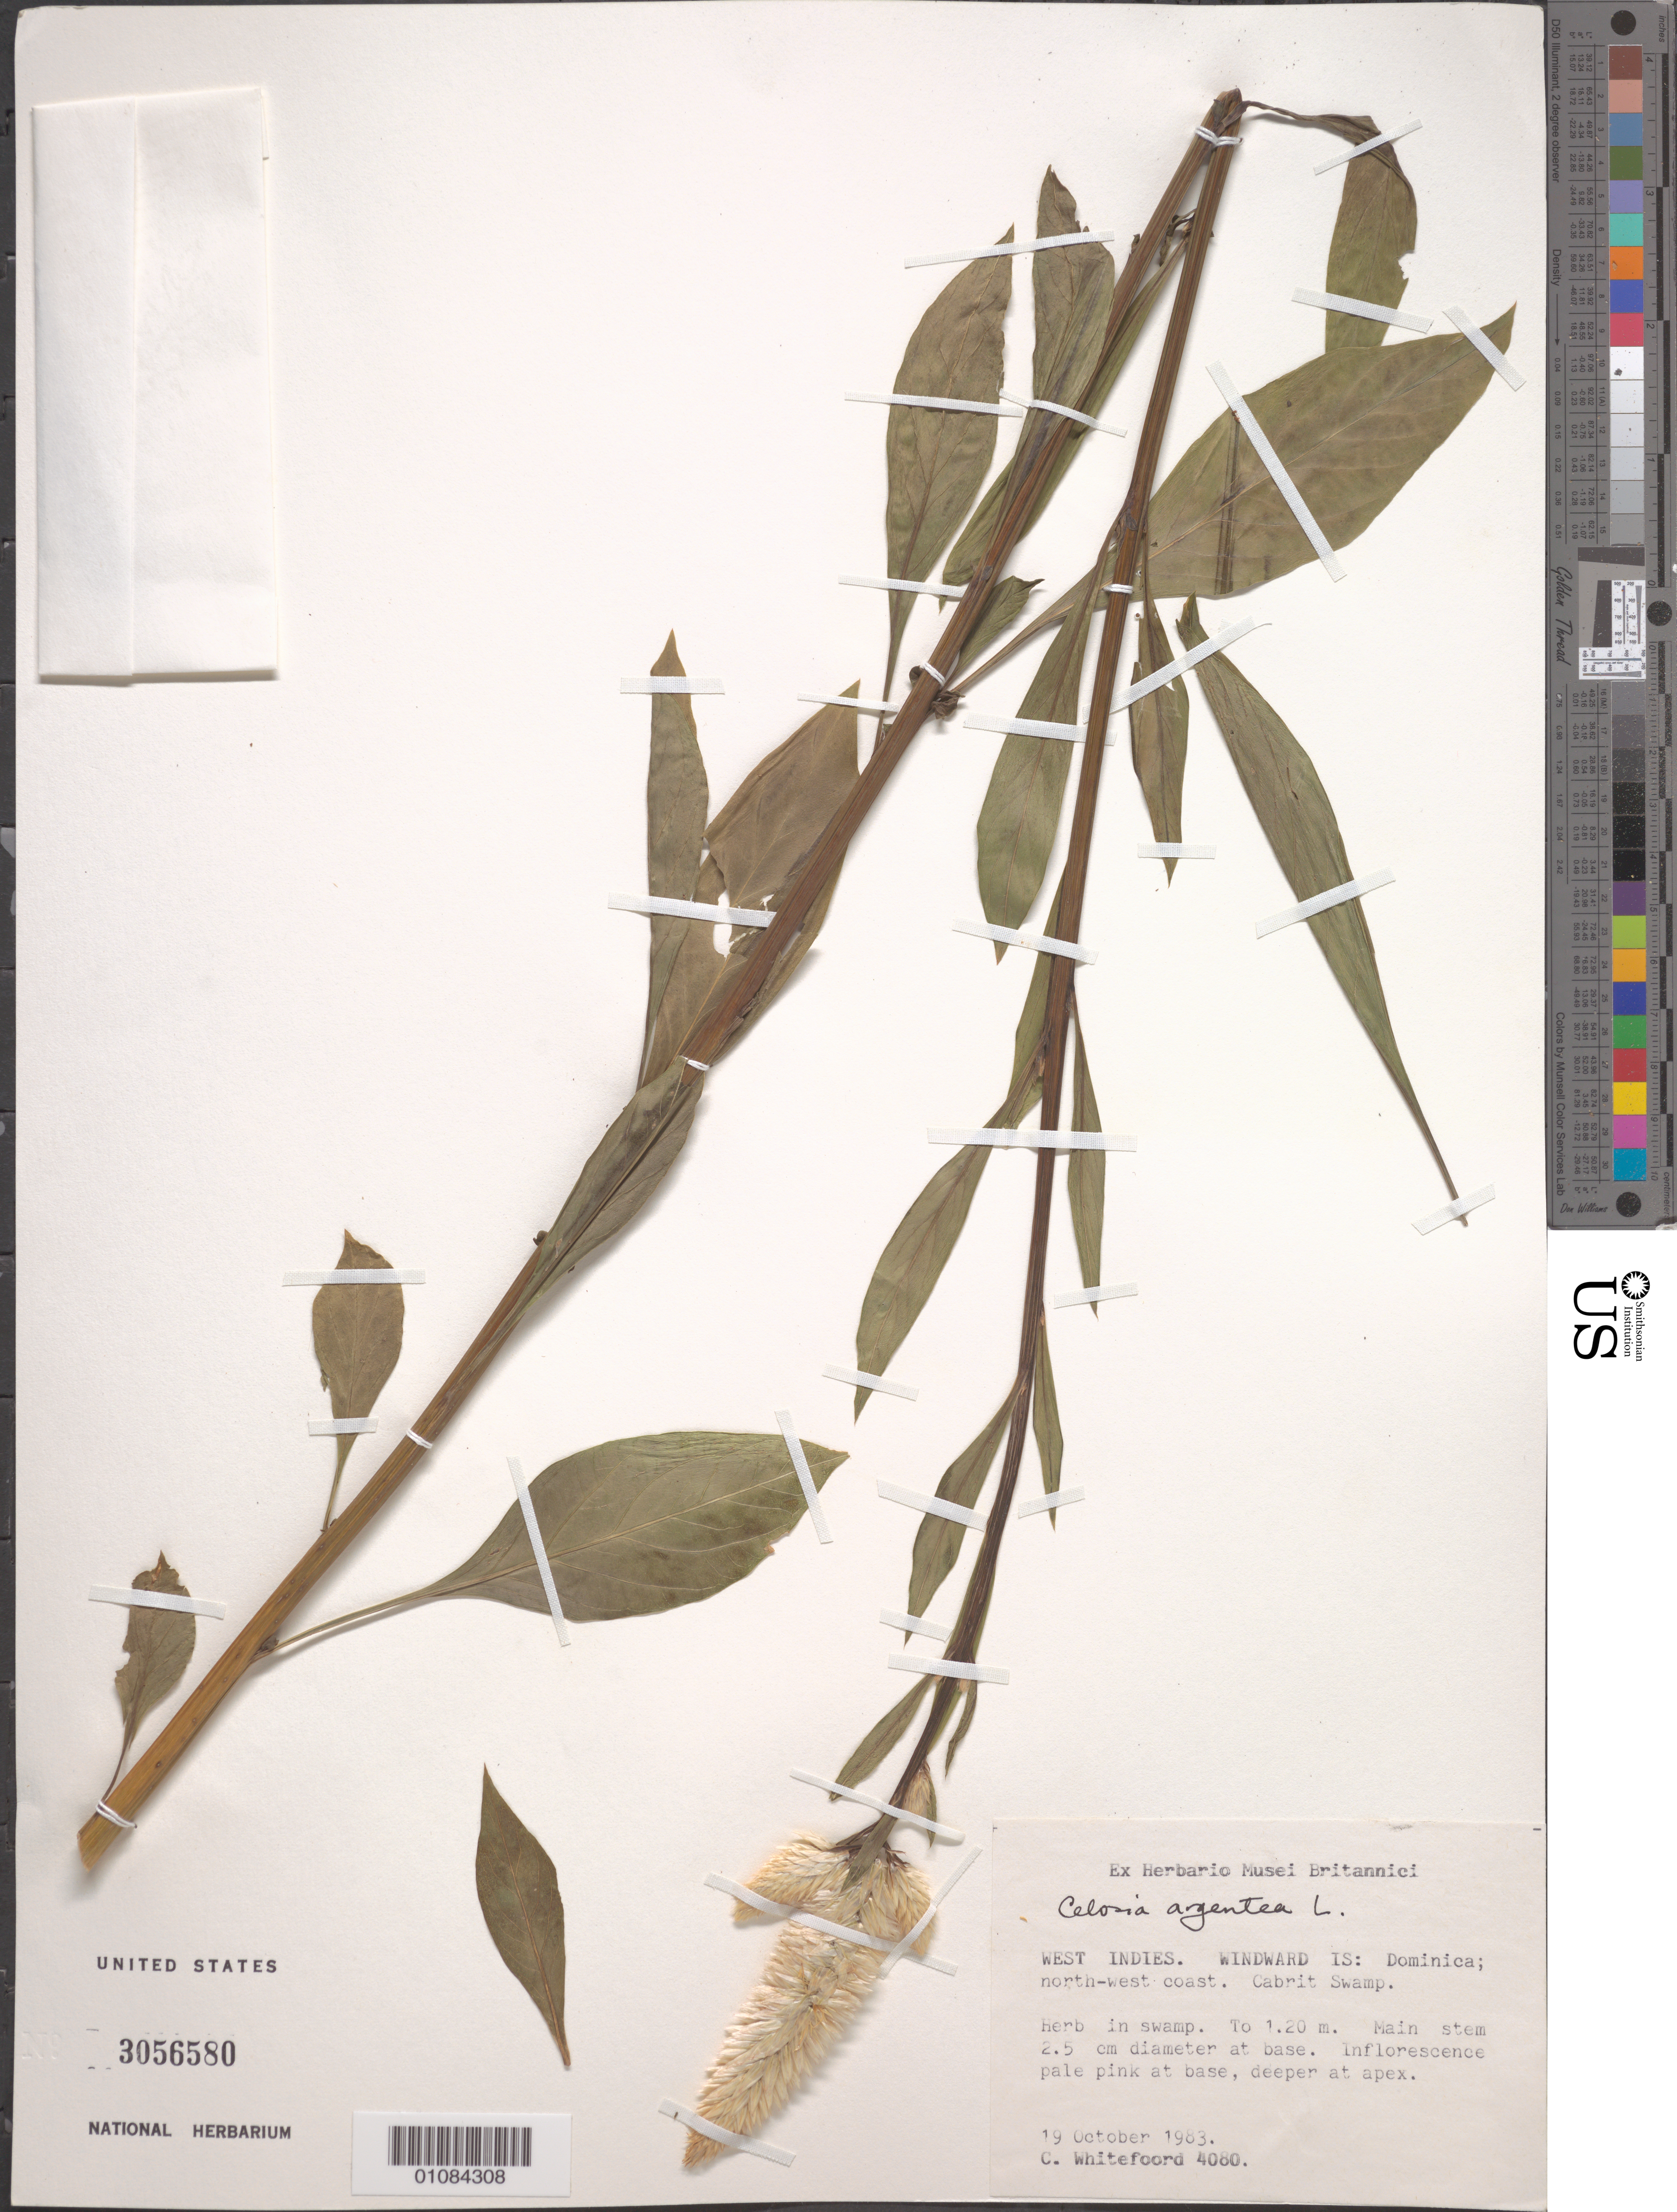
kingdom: Plantae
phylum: Tracheophyta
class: Magnoliopsida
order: Caryophyllales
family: Amaranthaceae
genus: Celosia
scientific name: Celosia argentea var. argentea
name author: L.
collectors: C. Whitefoord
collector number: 4080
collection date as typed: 19 Oct 1983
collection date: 1983-10-19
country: Dominica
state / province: St. John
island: Dominica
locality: NW coast. Cabrit Swamp.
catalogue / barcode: US 3056580